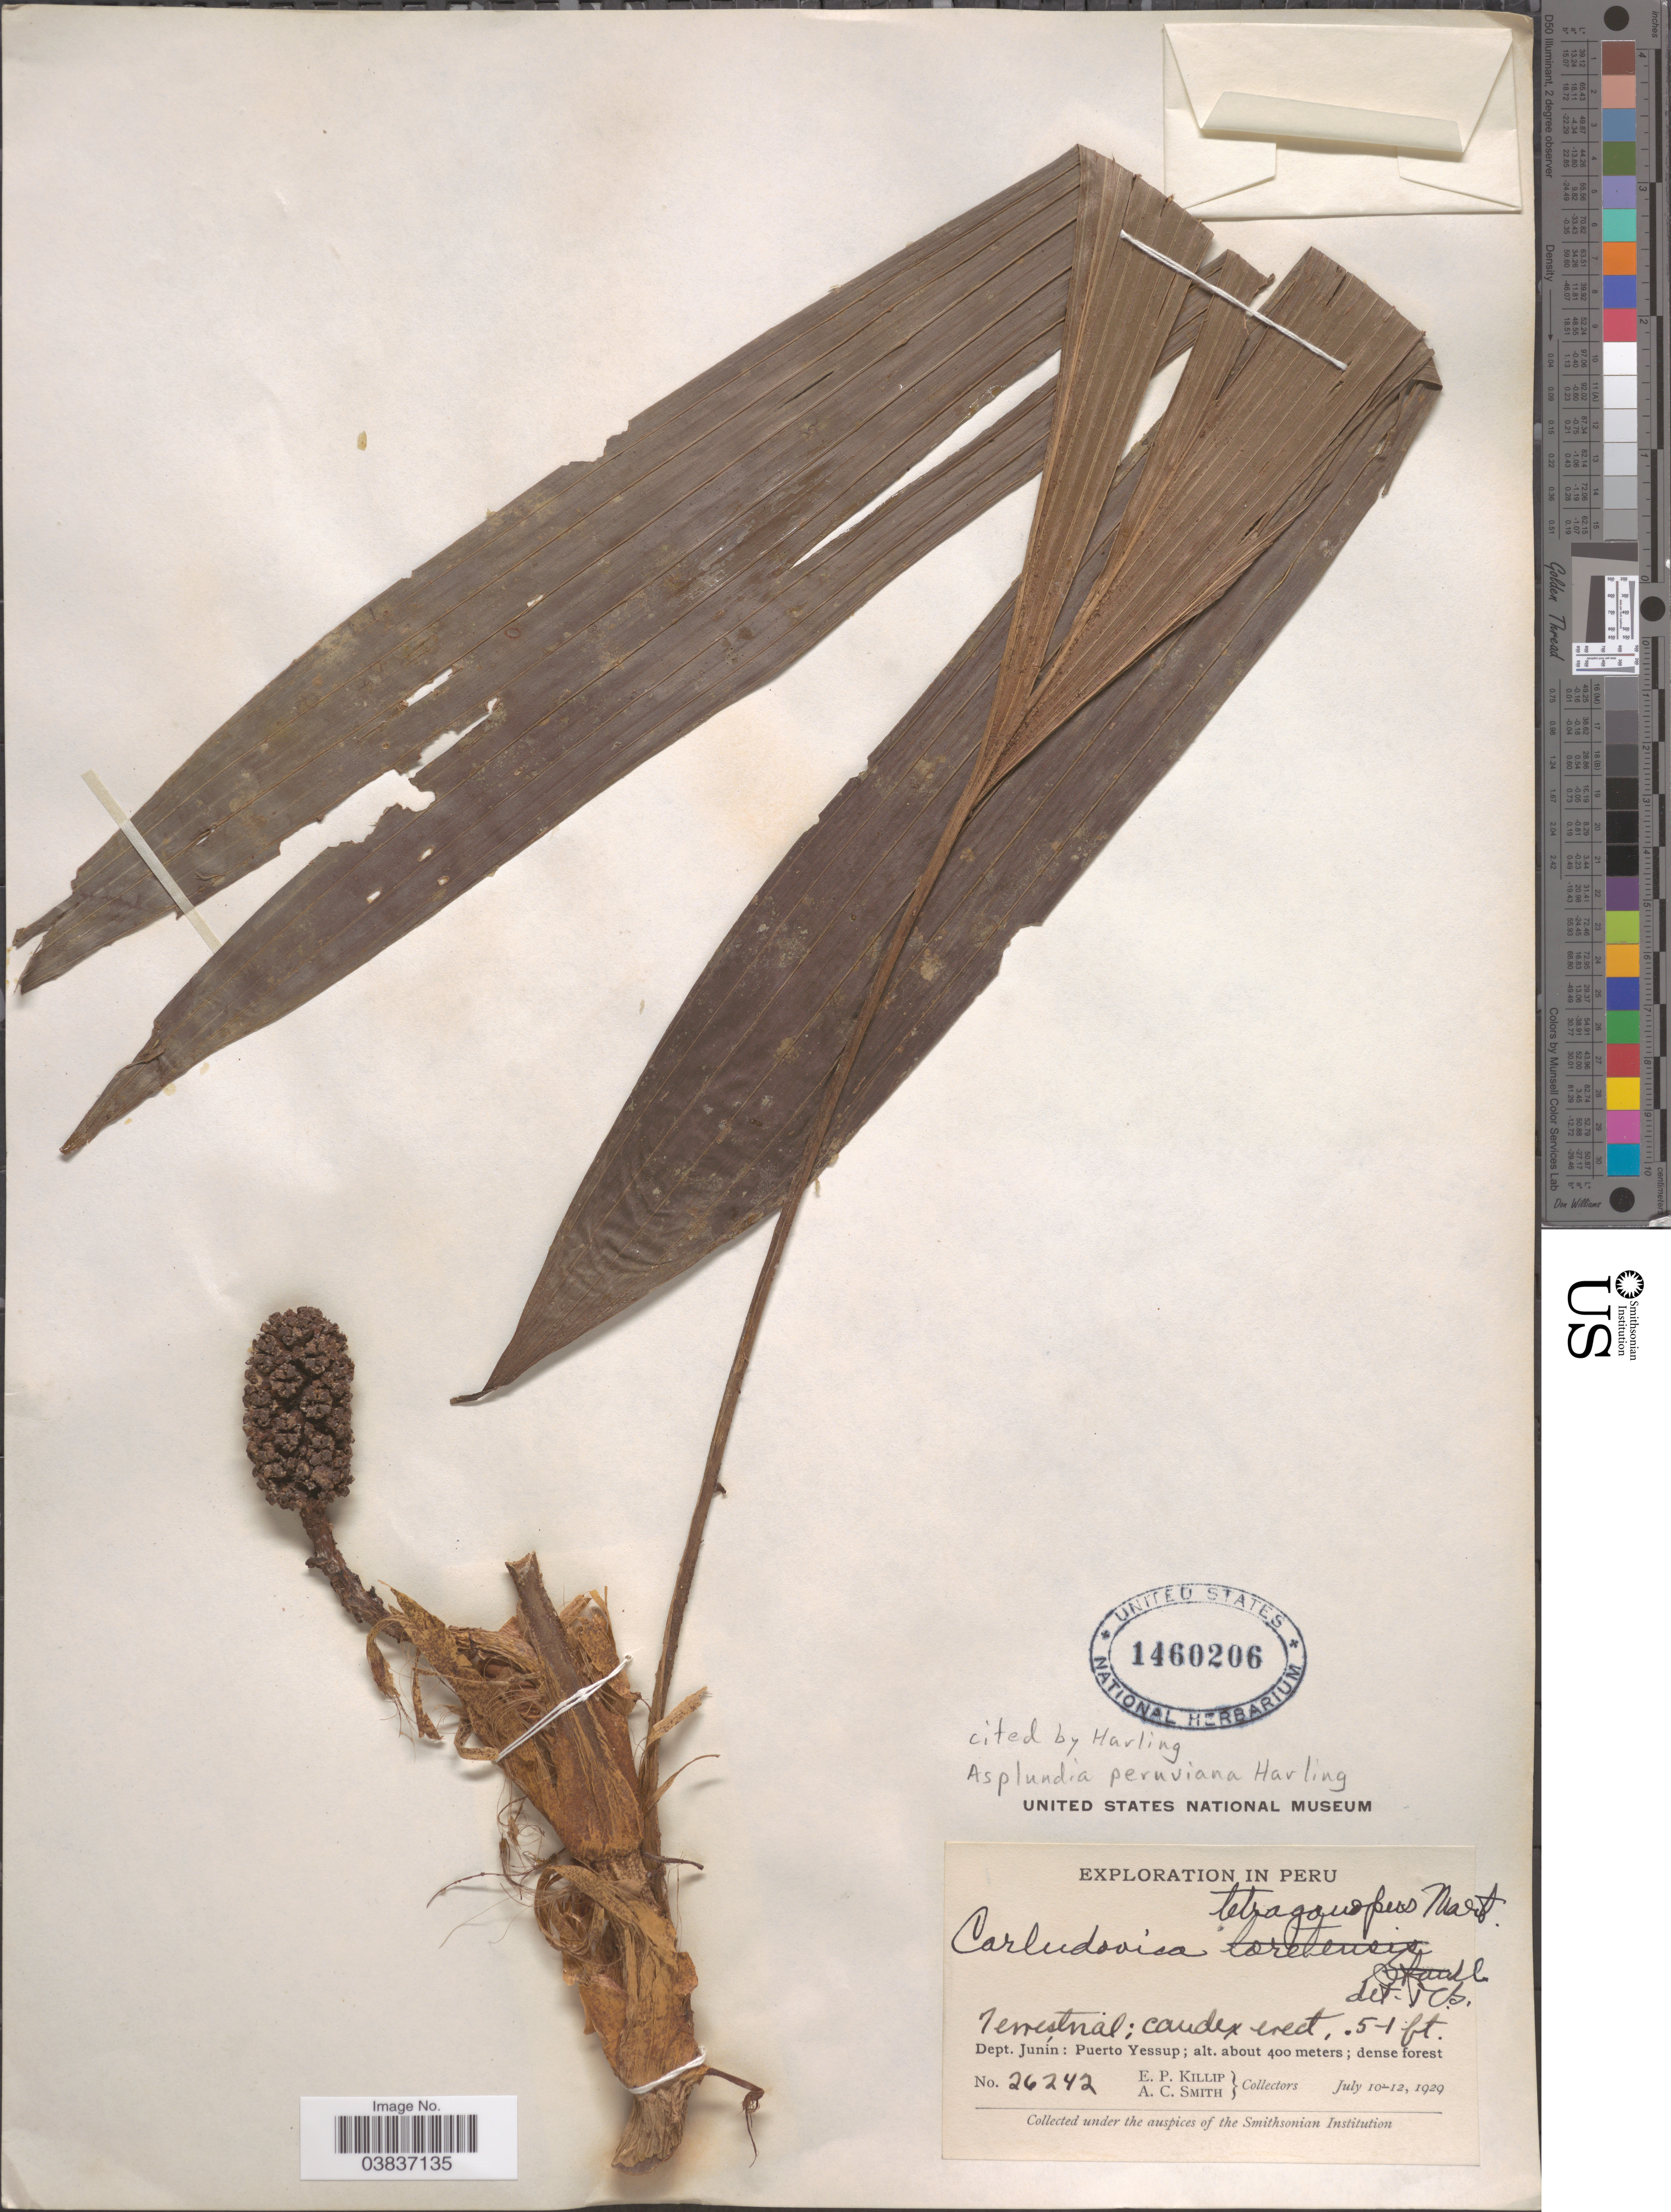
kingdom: Plantae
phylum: Tracheophyta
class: Liliopsida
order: Pandanales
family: Cyclanthaceae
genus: Asplundia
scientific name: Asplundia peruviana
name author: Harling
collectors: E. P. Killip & A. C. Smith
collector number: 26242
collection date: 1929-07-10/1929-07-12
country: Peru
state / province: Junín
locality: Dept. Junín: Puerto Yessup.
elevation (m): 400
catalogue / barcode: US 1460206